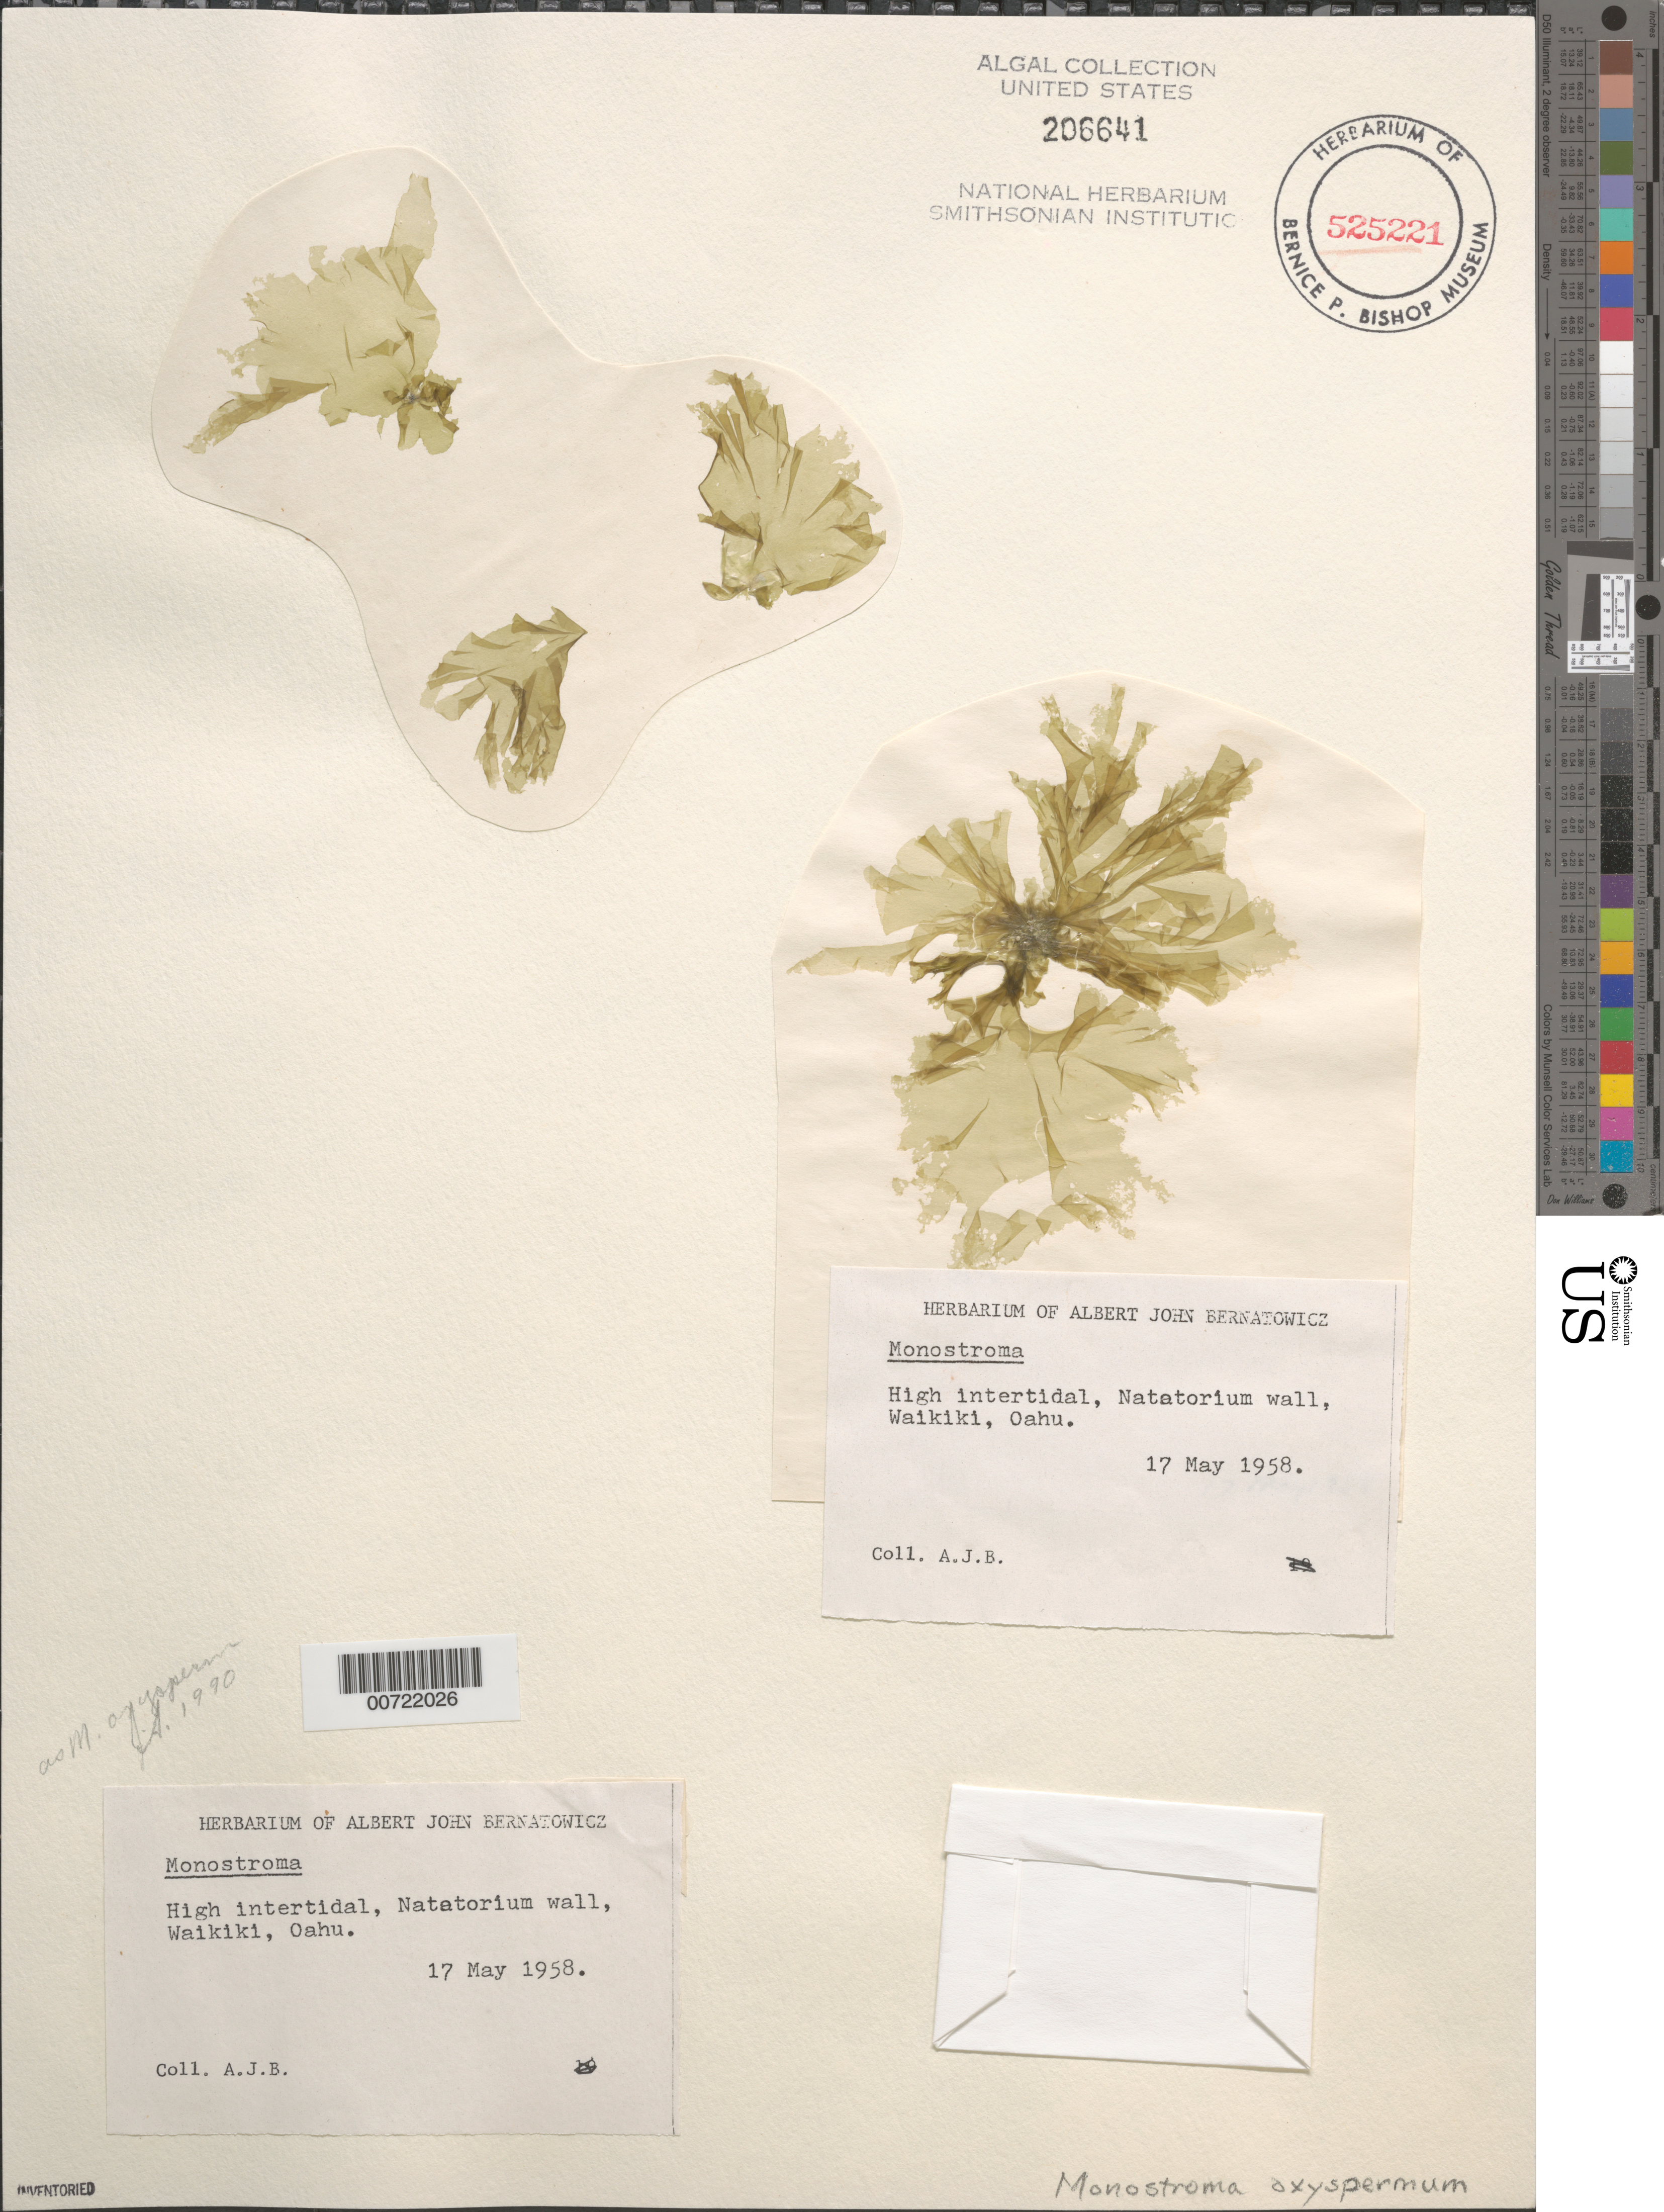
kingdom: Plantae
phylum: Chlorophyta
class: Ulvophyceae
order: Ulvales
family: Gayraliaceae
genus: Gayralia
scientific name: Gayralia oxysperma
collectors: A. Bernatowicz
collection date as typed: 17 May 1958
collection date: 1958-05-17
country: United States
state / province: Hawaii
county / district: Honolulu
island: Oahu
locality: Waikiki, Natatorium wall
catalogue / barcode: US 206641